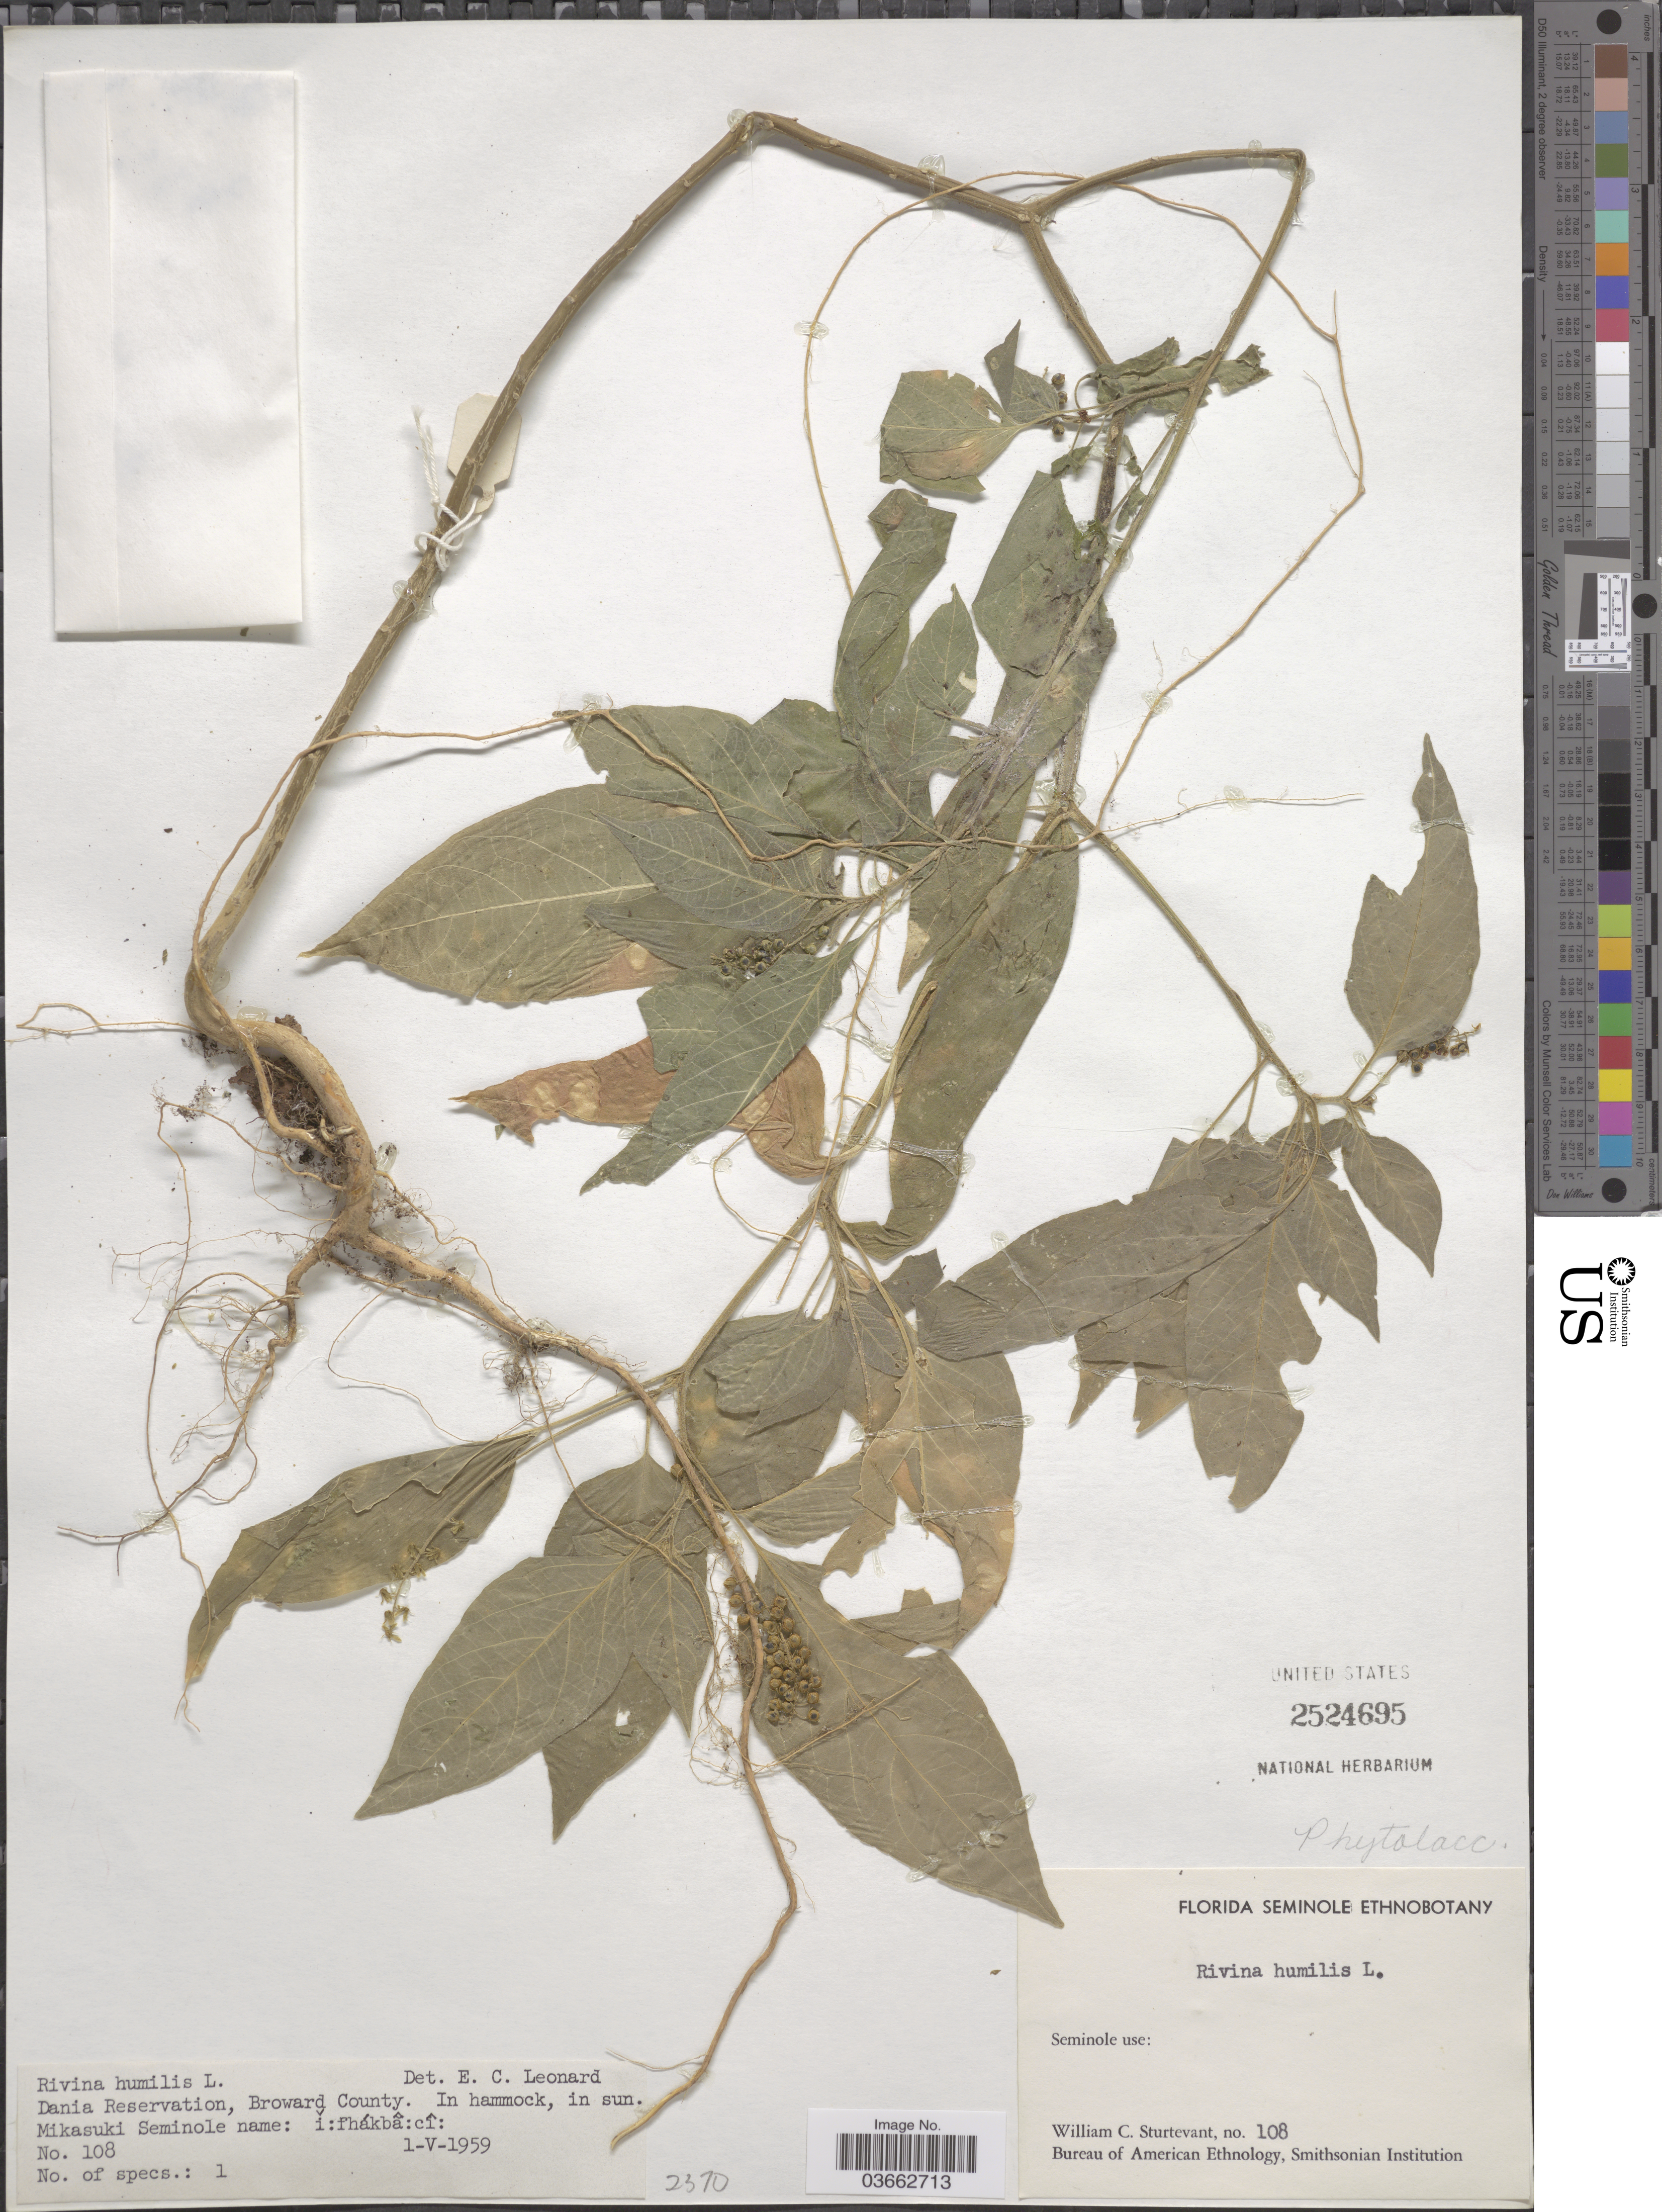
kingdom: Plantae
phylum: Tracheophyta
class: Magnoliopsida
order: Caryophyllales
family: Phytolaccaceae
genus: Rivina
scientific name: Rivina humilis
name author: L.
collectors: W. Sturtevant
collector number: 108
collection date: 1959-05-01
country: United States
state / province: Florida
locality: Dania Reservation, Broward County, In sun. Mikasuki Seminole.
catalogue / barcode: US 2524695